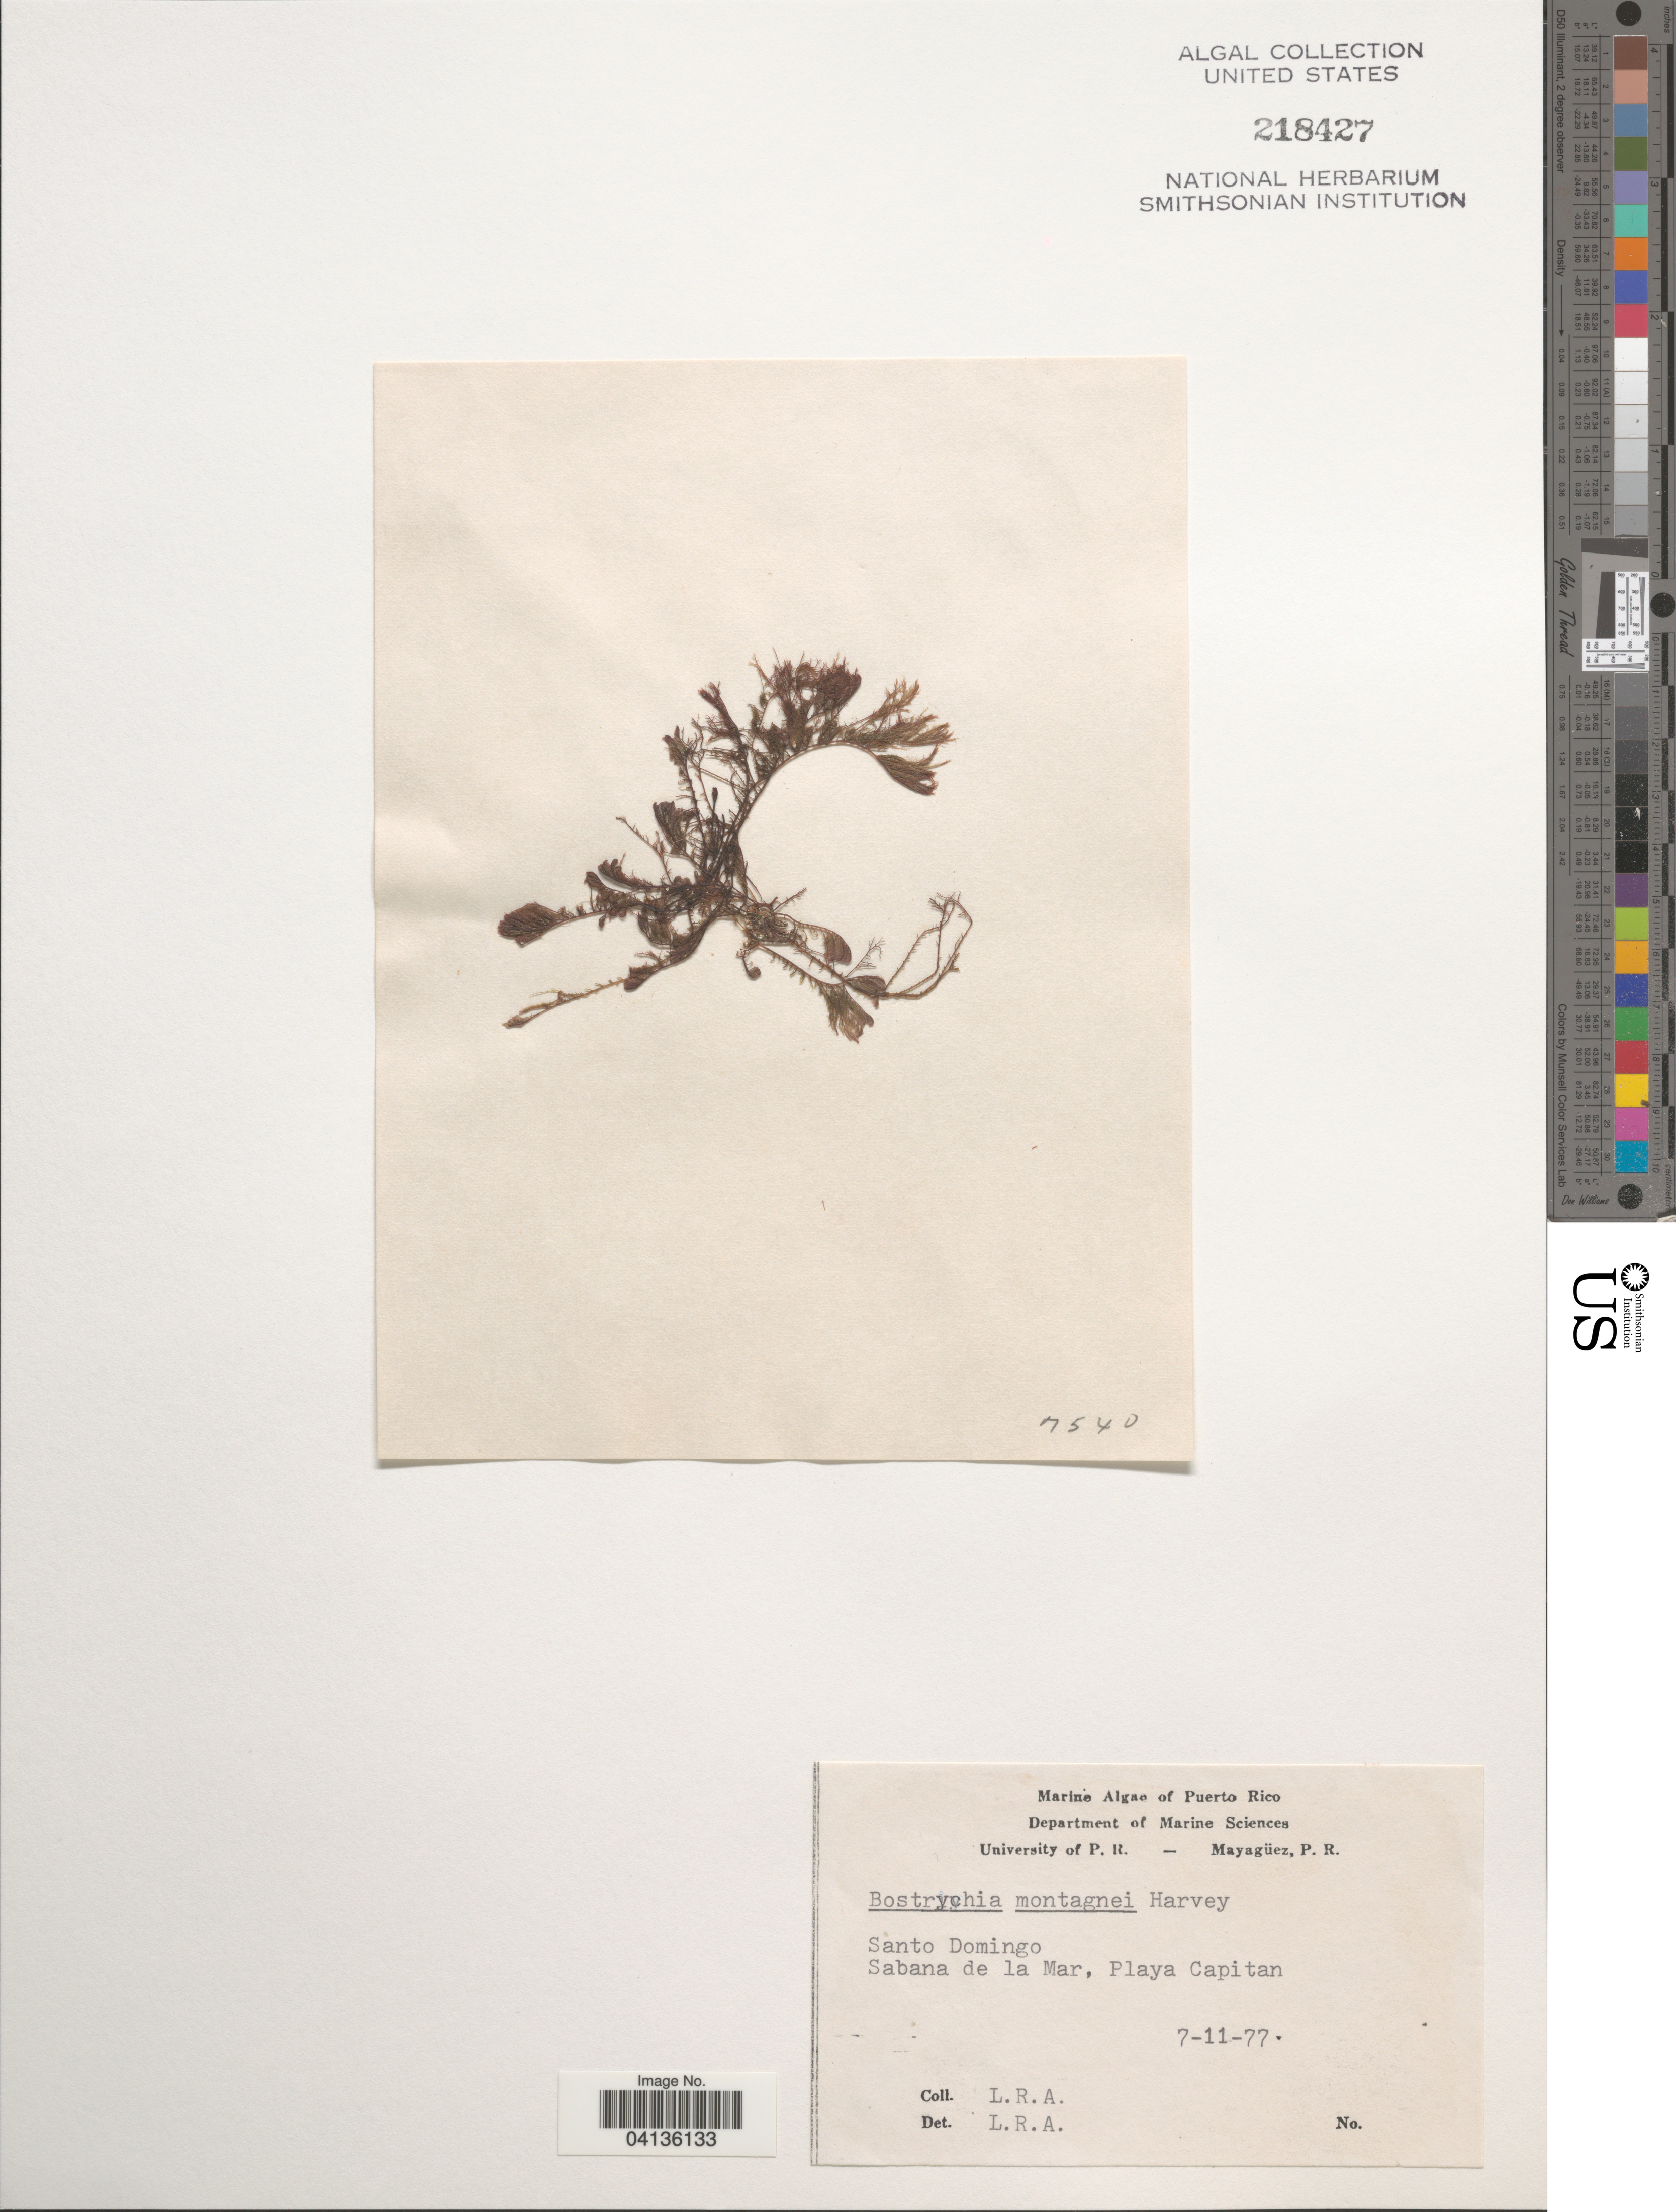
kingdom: Plantae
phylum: Rhodophyta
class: Florideophyceae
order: Ceramiales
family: Rhodomelaceae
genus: Bostrychia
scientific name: Bostrychia montagnei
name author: Harvey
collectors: L. R. A.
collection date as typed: Transcribed d/m/y: 7/11/77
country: Puerto Rico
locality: Santo Domingo. Sabana de la Mar, Playa Capitan.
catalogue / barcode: US 218427